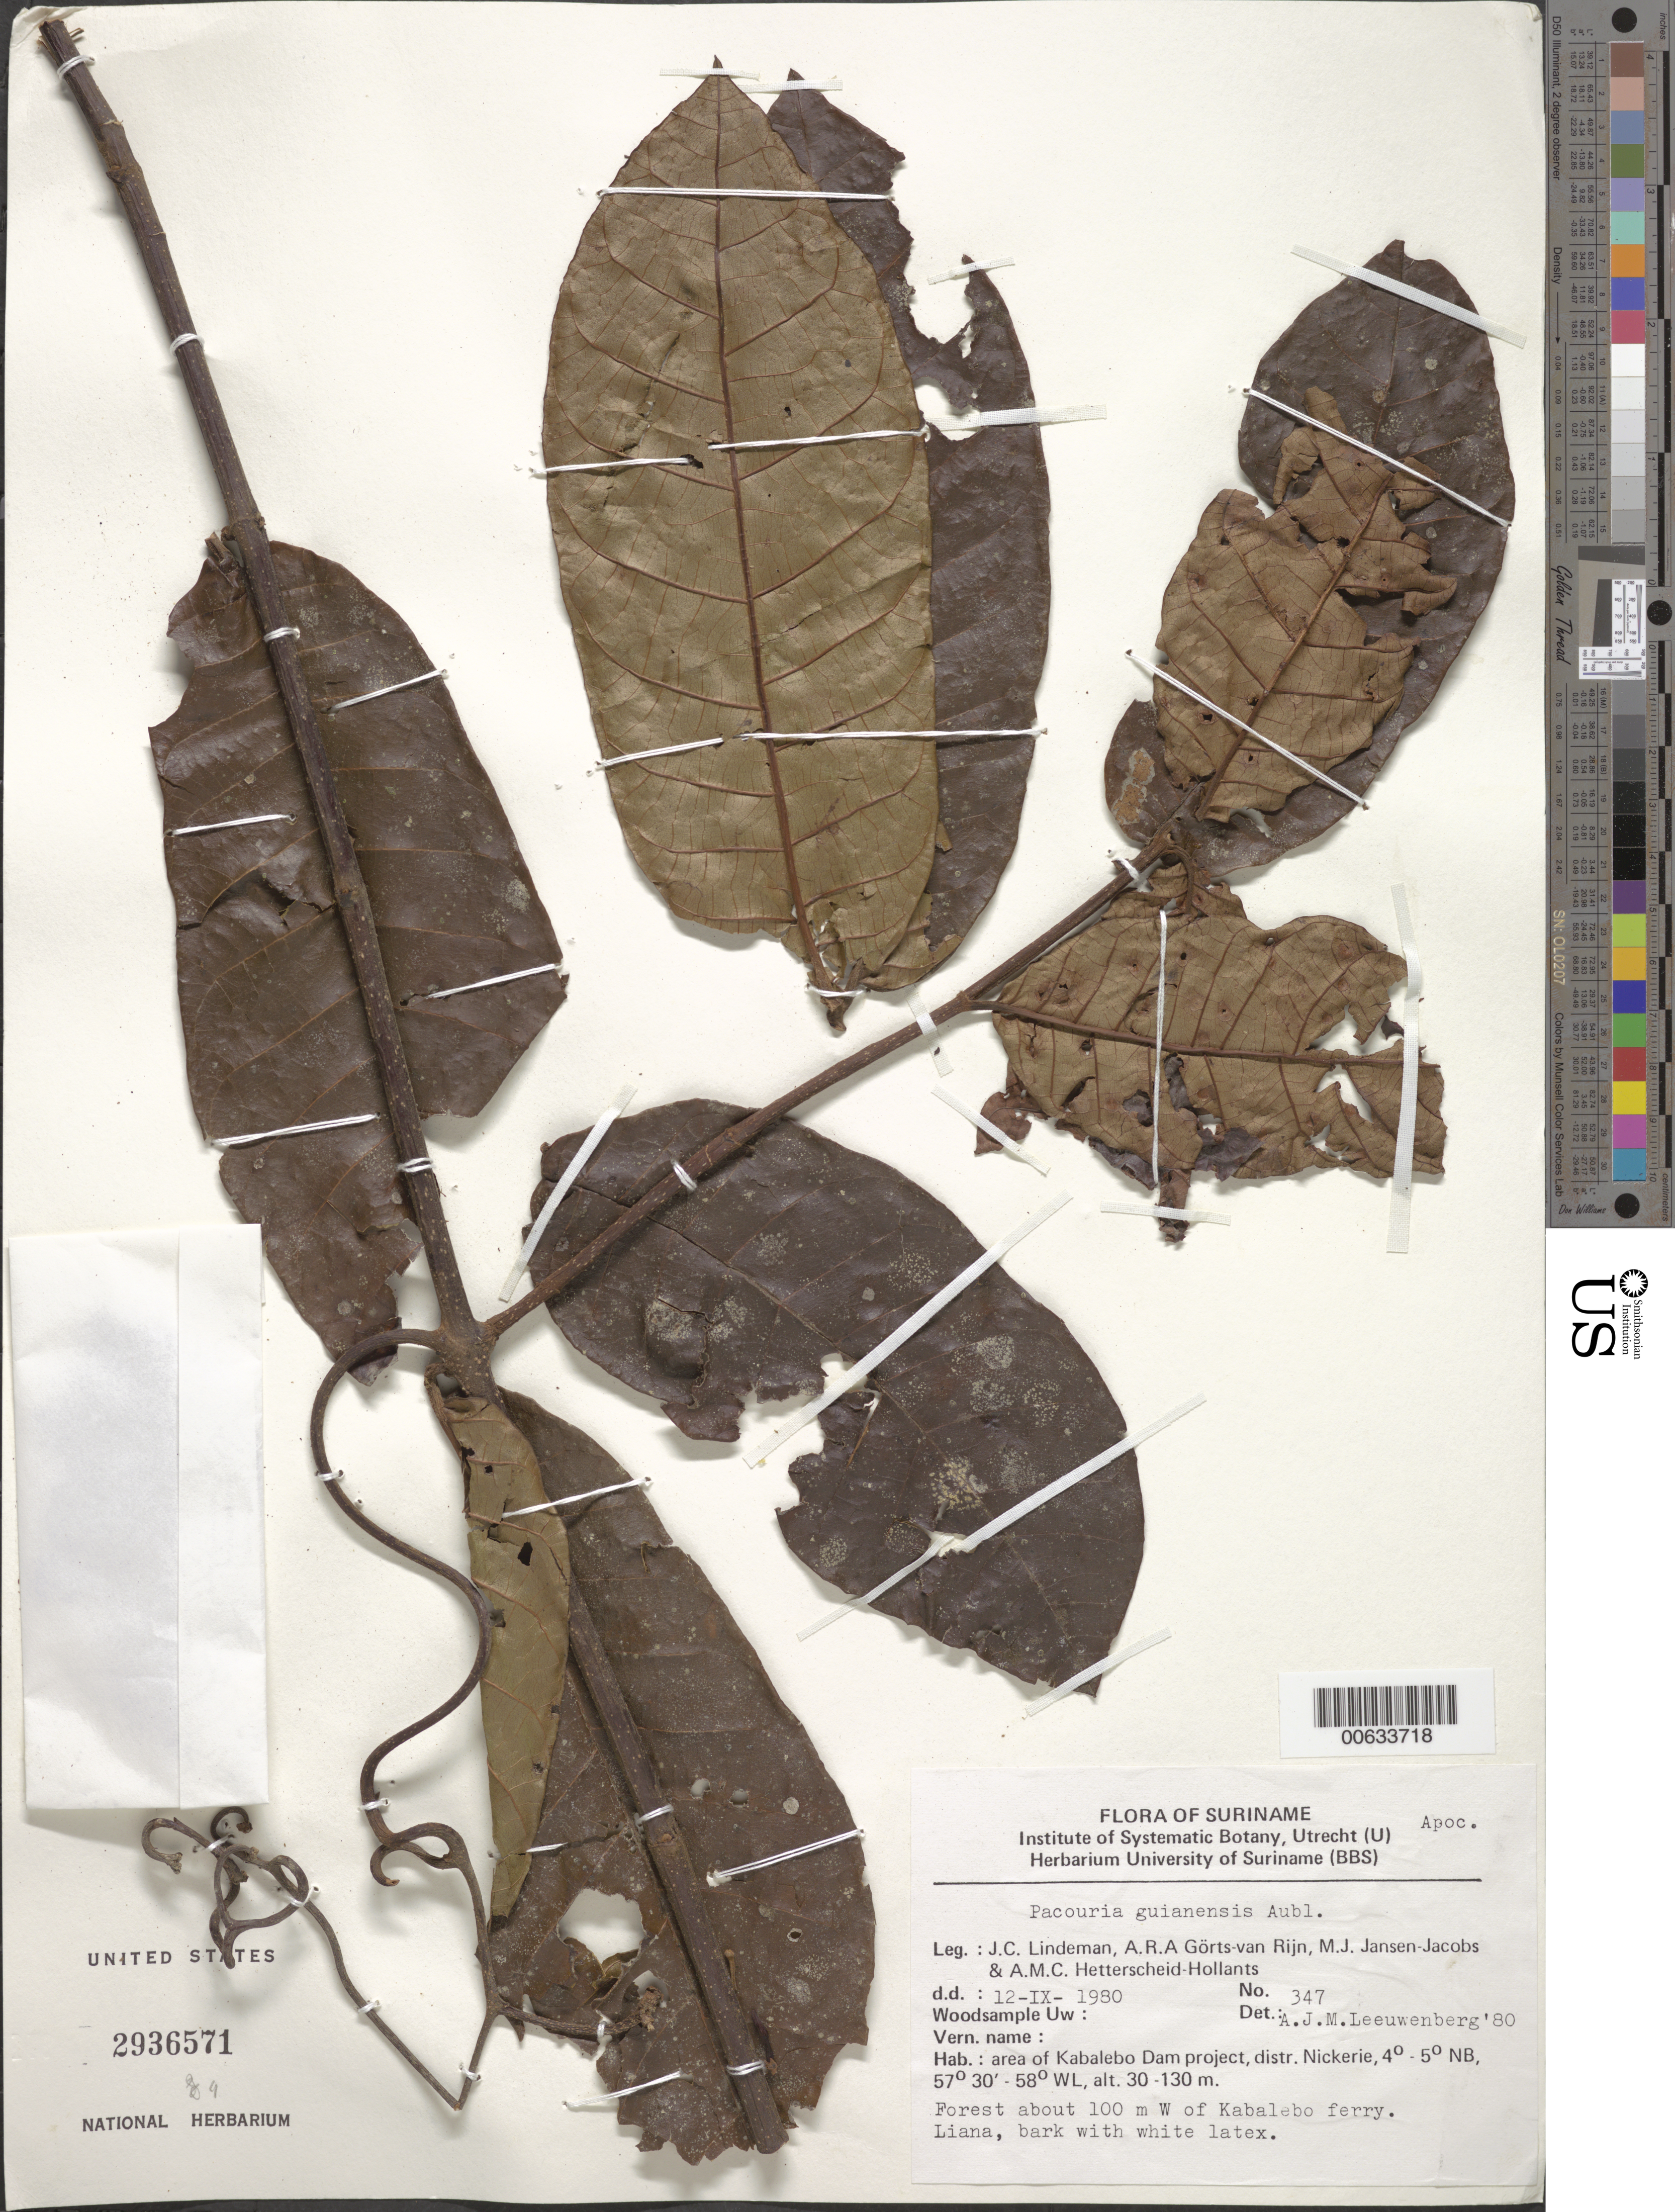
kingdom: Plantae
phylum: Tracheophyta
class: Magnoliopsida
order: Gentianales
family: Apocynaceae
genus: Pacouria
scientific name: Pacouria guianensis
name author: Aubl.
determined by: Leeuwenberg, A. J. M.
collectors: J. C. Lindeman, A. .R. A. Görts-van Rijn, M. J. Jansen-Jacobs & A. Hetterscheid-Hollants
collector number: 80 347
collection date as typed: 12-Sep-80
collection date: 1980-09-12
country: Suriname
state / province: Nickerie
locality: Kabalebo Dam project area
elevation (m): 30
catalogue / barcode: US 2936571